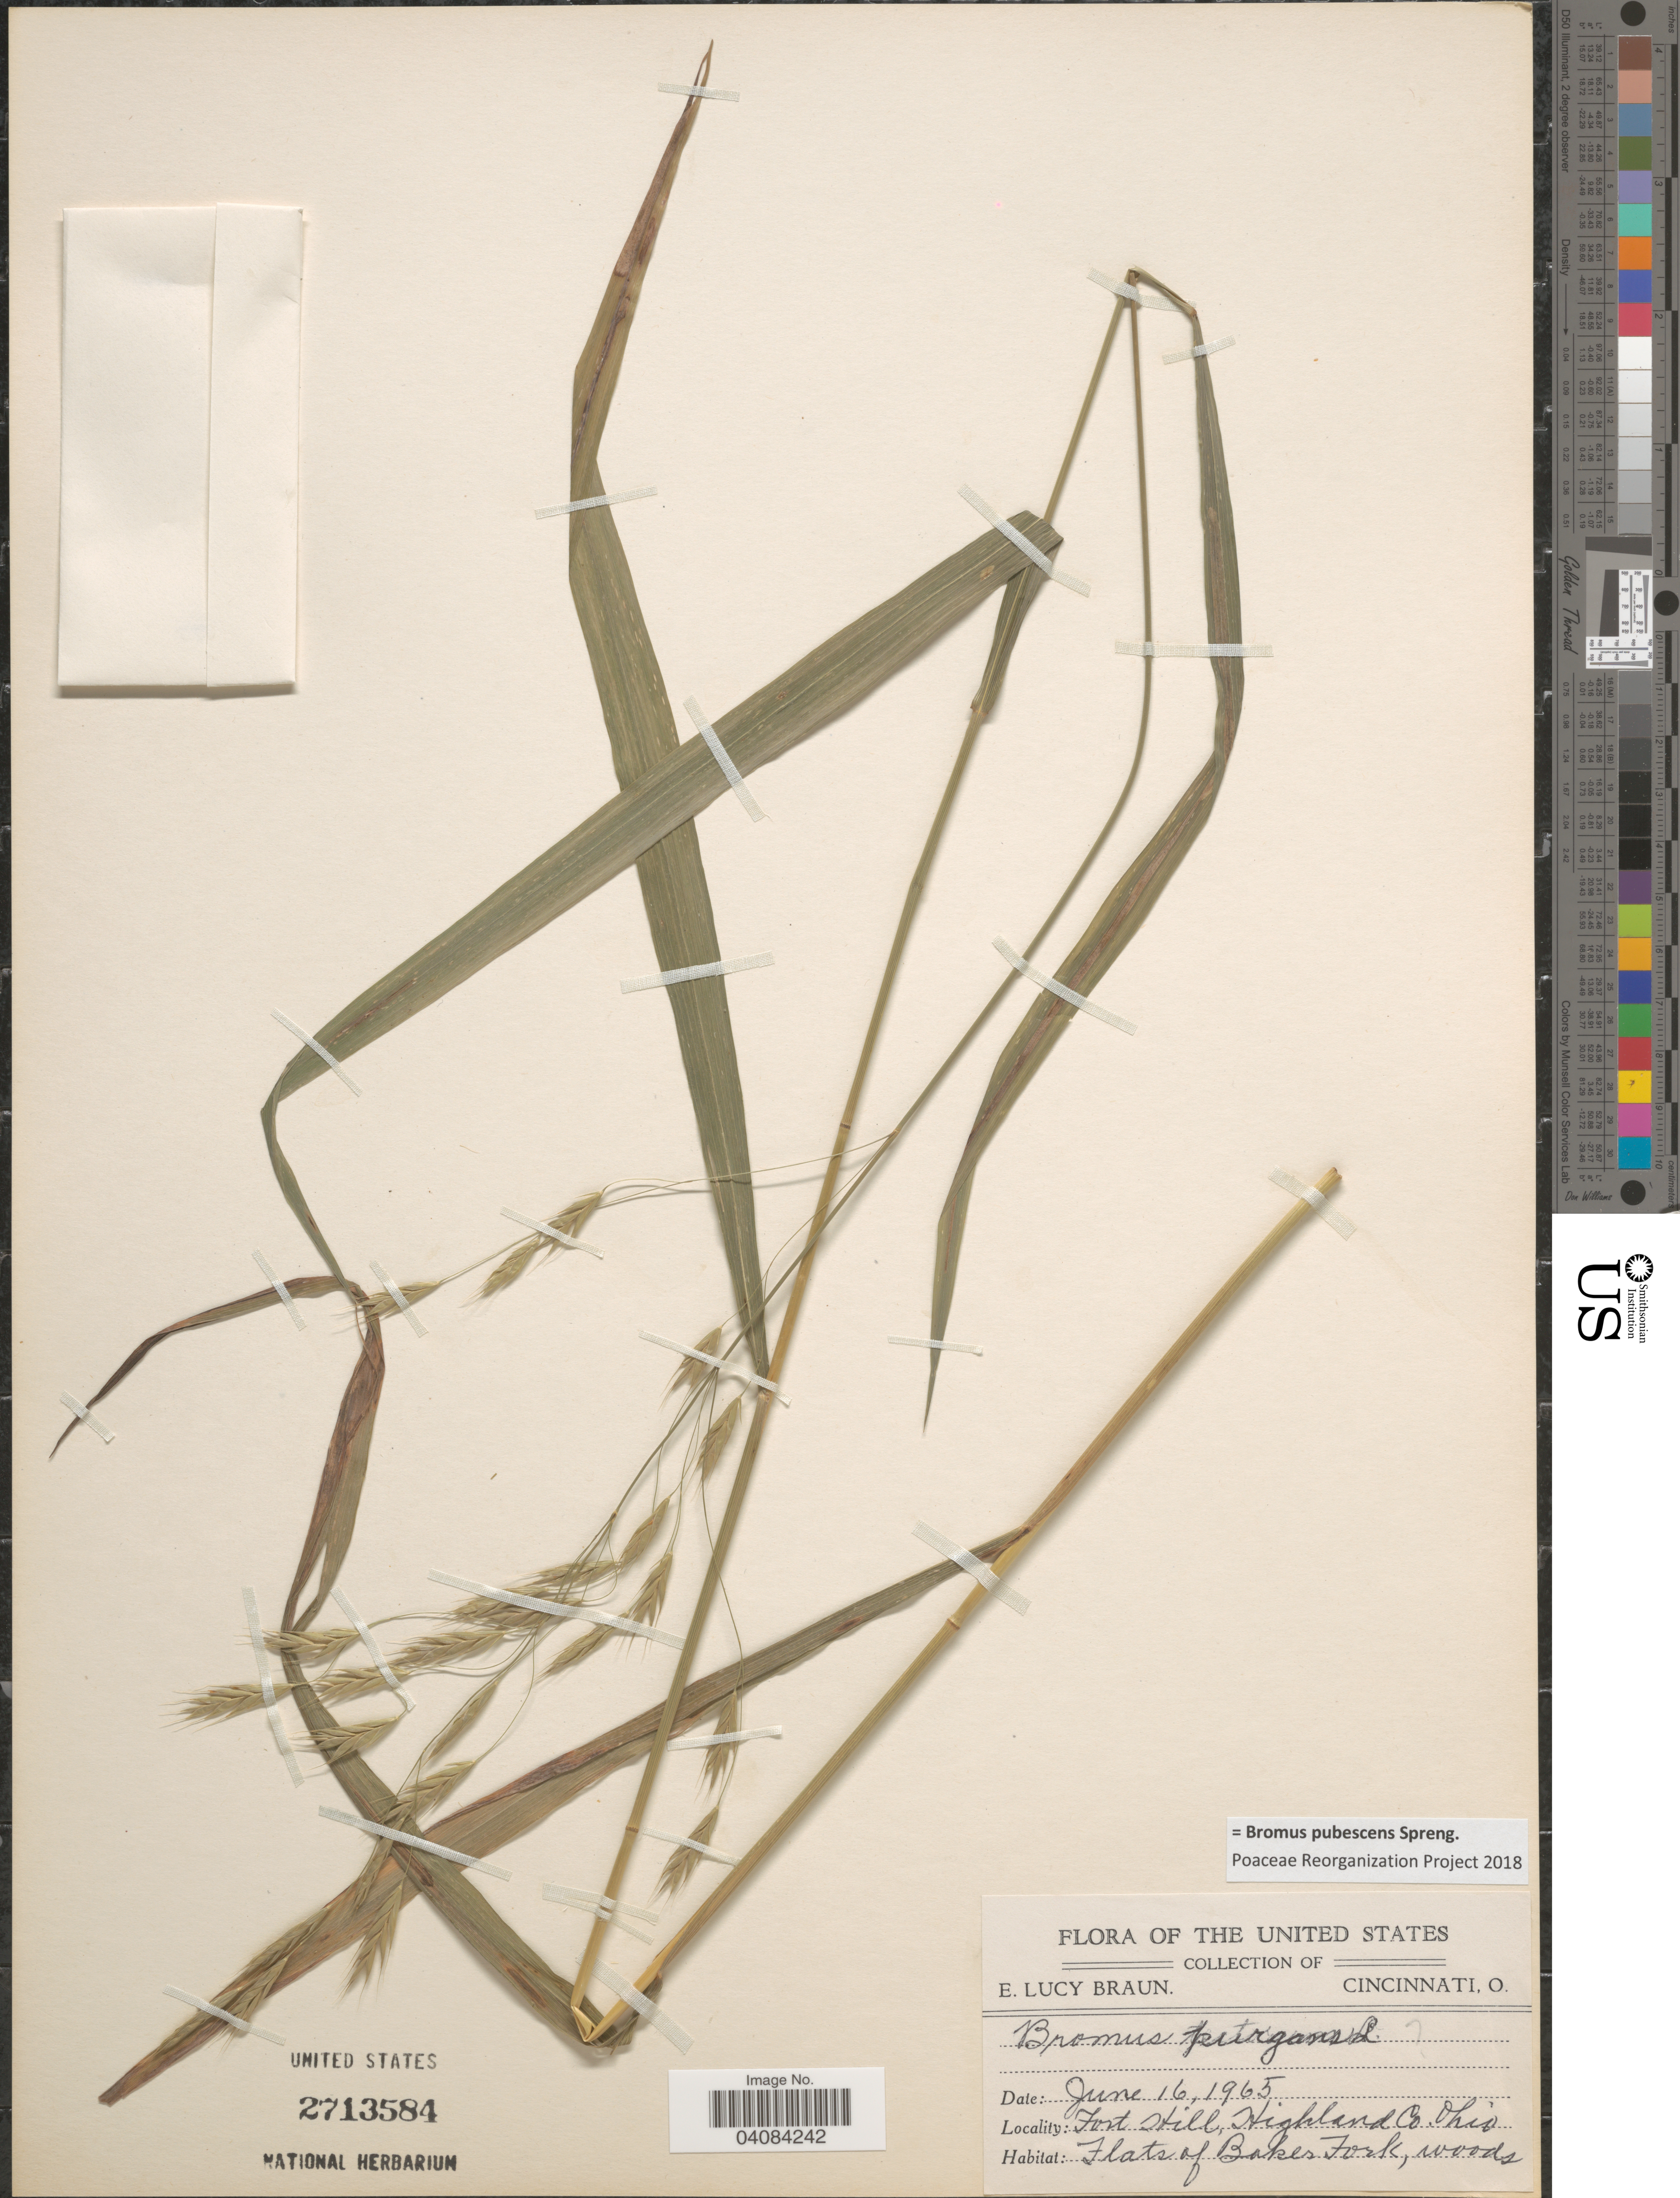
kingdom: Plantae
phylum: Tracheophyta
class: Liliopsida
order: Poales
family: Poaceae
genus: Bromus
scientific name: Bromus pubescens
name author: Muhl. ex Willd.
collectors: E. L. Braun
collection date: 1965-06-16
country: United States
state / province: Ohio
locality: Fort Hill, Highland Co. Flats of Baker Fork, woods.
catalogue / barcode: US 2713584